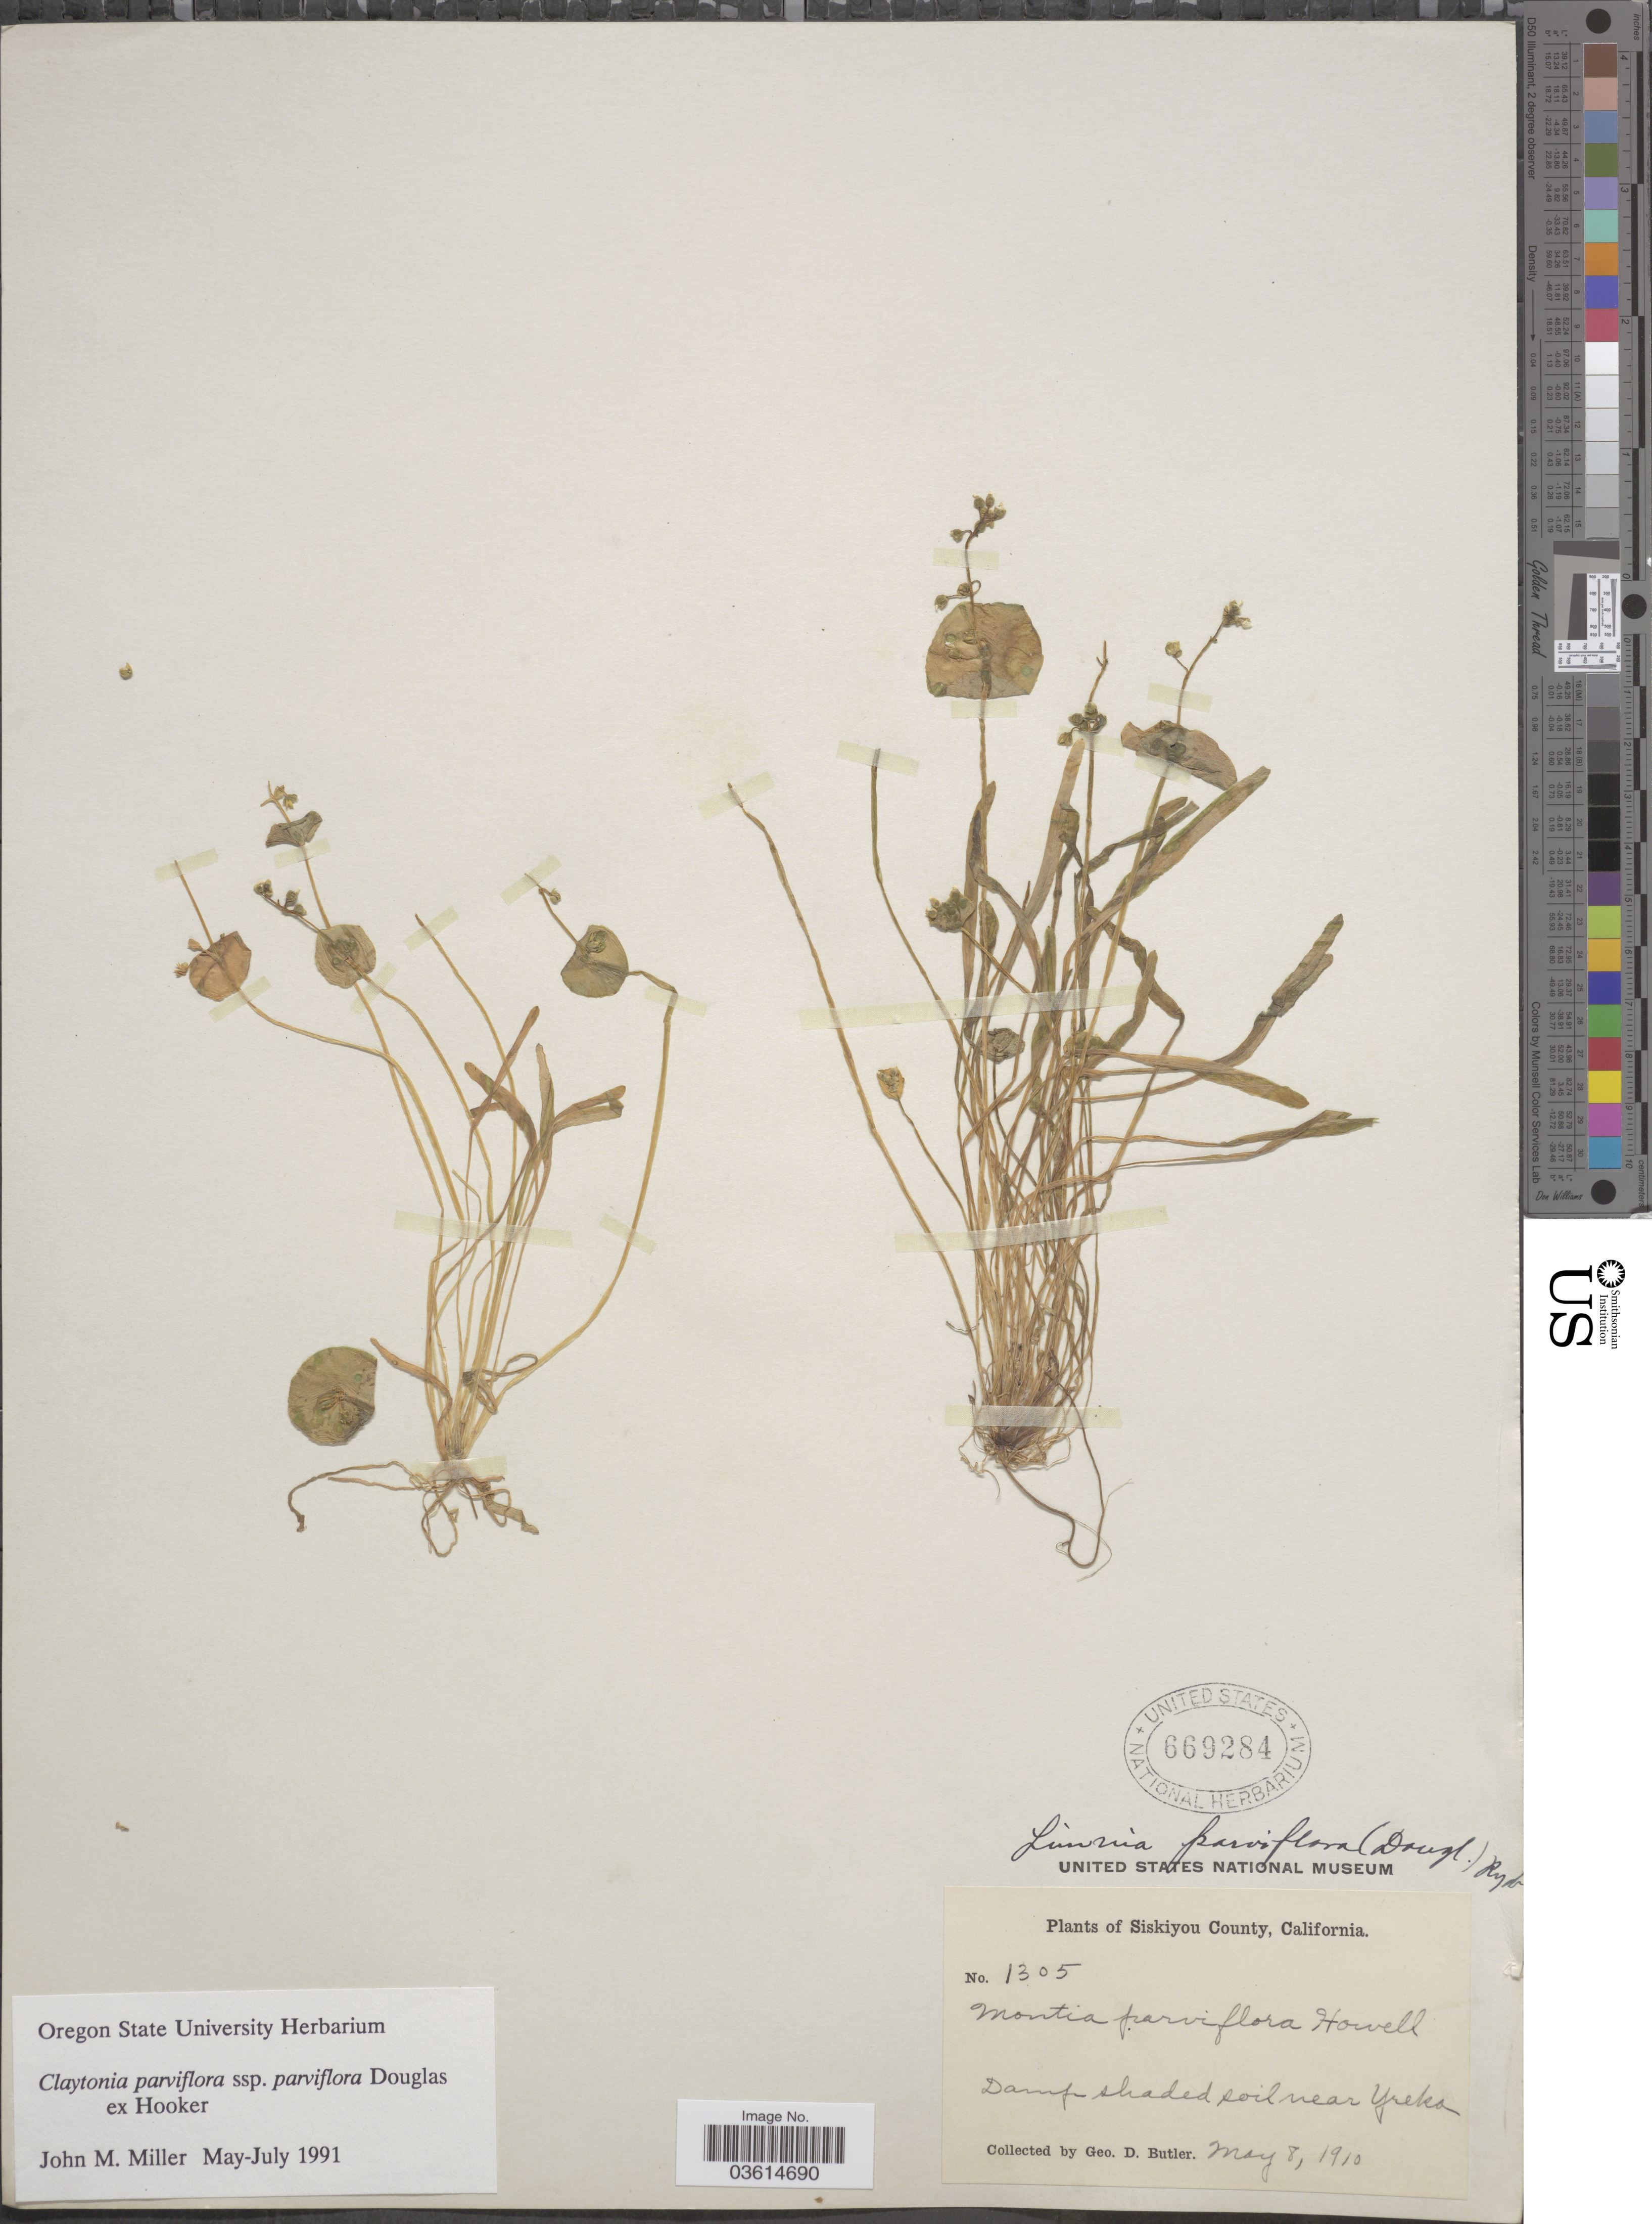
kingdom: Plantae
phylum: Tracheophyta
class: Magnoliopsida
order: Caryophyllales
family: Montiaceae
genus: Claytonia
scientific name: Claytonia parviflora subsp. parviflora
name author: Douglas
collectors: G. D. Butler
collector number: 1305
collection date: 1910-05-08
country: United States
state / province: California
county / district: Siskiyou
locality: Siskiyou County. Near Yreka.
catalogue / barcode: US 669284